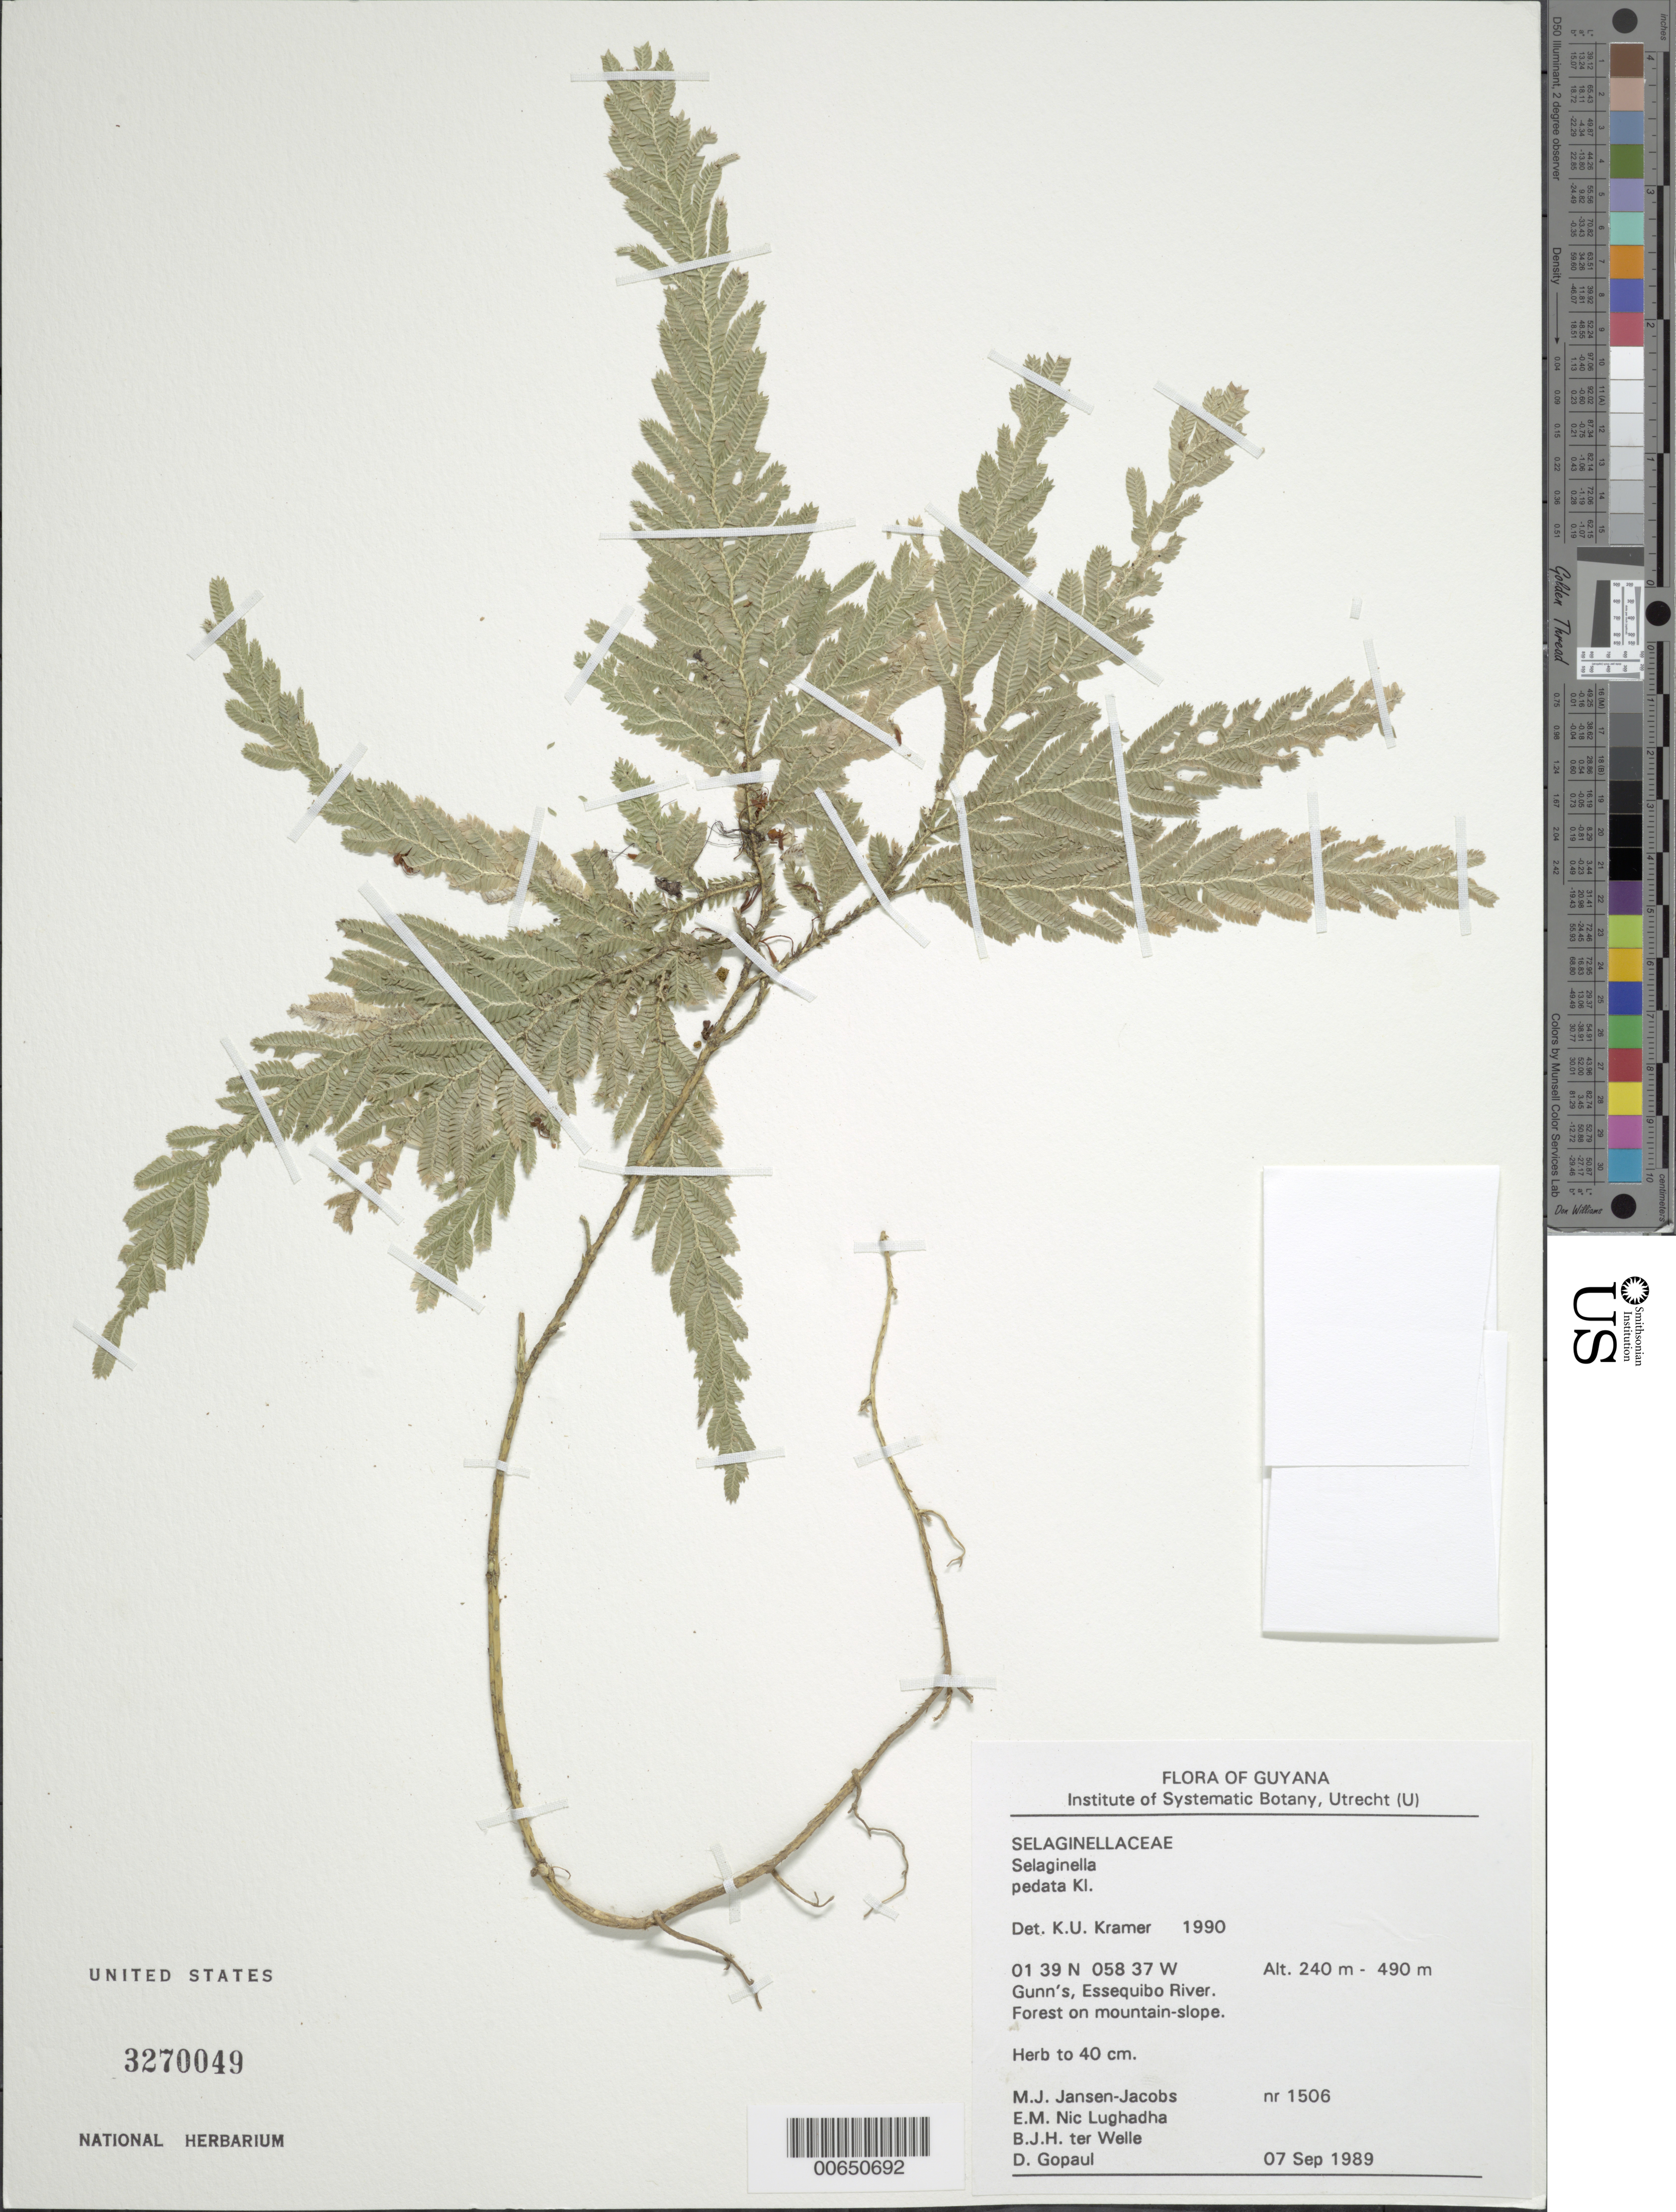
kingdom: Plantae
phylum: Tracheophyta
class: Lycopodiopsida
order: Selaginellales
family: Selaginellaceae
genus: Selaginella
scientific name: Selaginella pedata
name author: Klotzsch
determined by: Kramer, K. U.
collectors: M. J. Jansen-Jacobs, E. Nic Lughadha, B. Welle & D. Gopaul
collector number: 1506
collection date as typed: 7-Sep-89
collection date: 1989-09-07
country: Guyana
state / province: U. Takutu-U. Essequibo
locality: Gunn's, Essequibo River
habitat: Forest on mountain slope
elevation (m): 240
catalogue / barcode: US 3270049